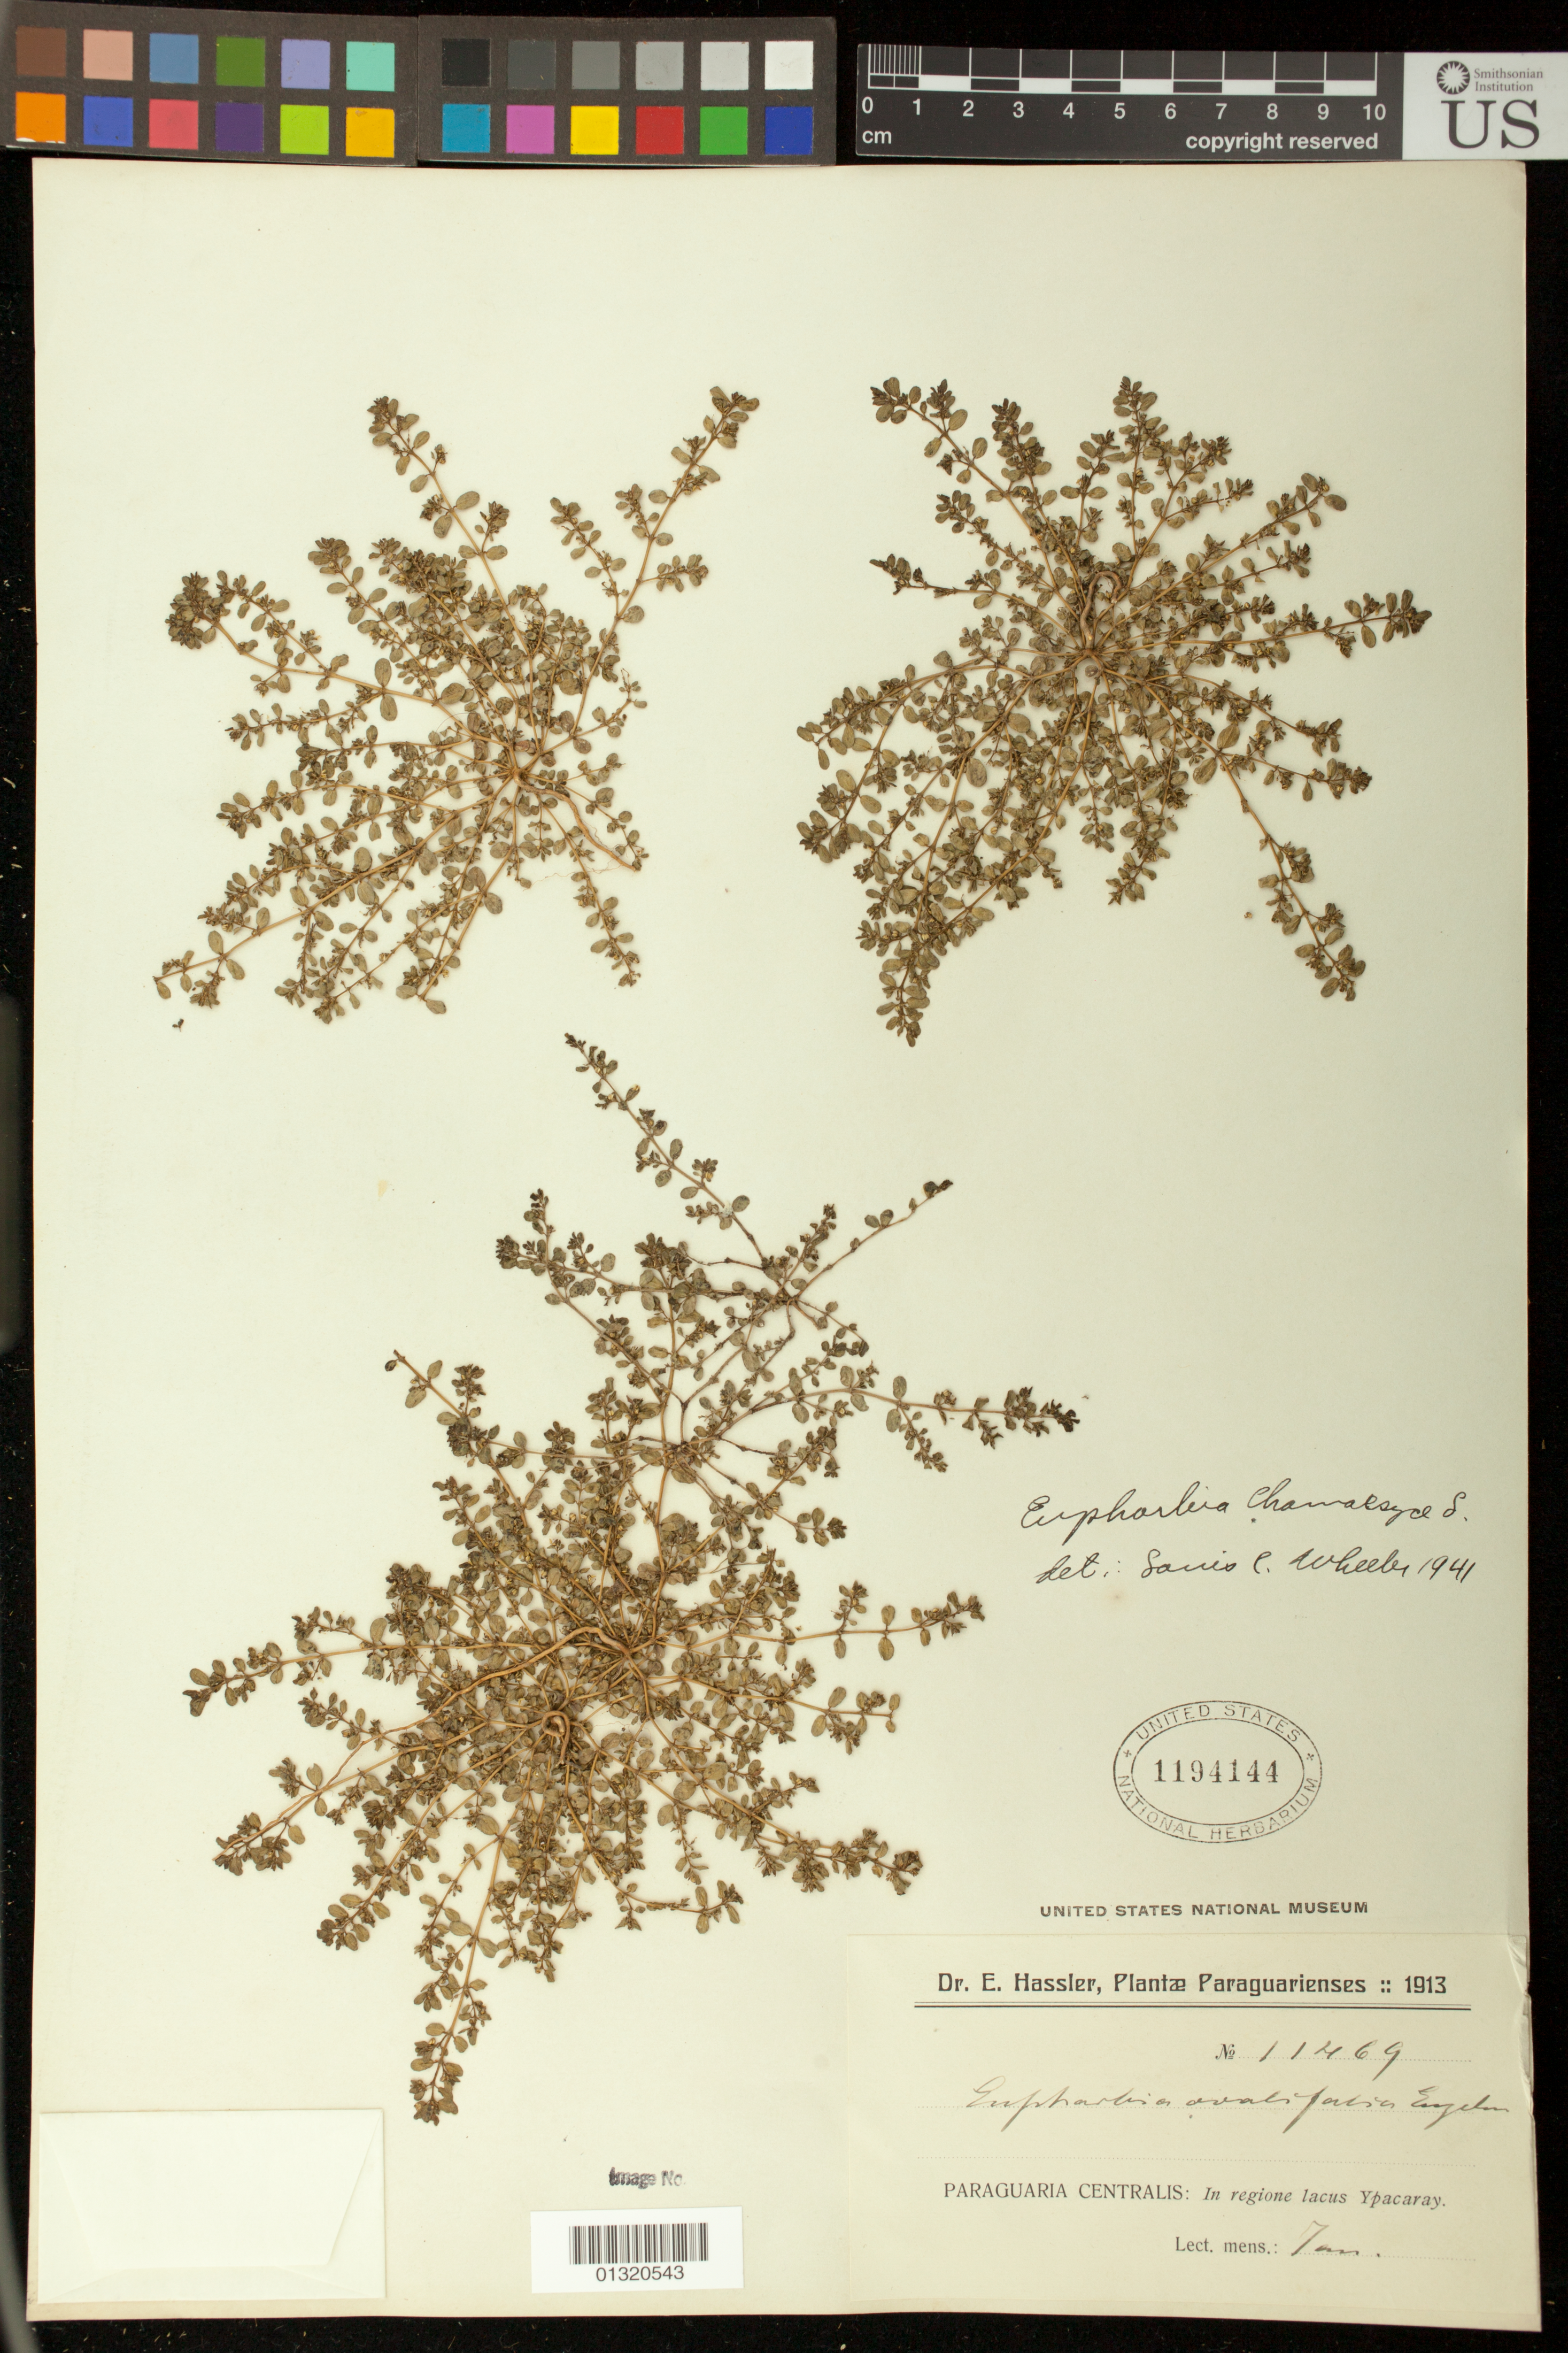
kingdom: Plantae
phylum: Tracheophyta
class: Magnoliopsida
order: Malpighiales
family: Euphorbiaceae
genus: Euphorbia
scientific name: Euphorbia prostrata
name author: Aiton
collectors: E. Hassler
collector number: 11469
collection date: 1913-01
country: Paraguay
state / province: Central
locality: In regione lacus Ypacaray [Ypacarai]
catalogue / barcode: US 1194144